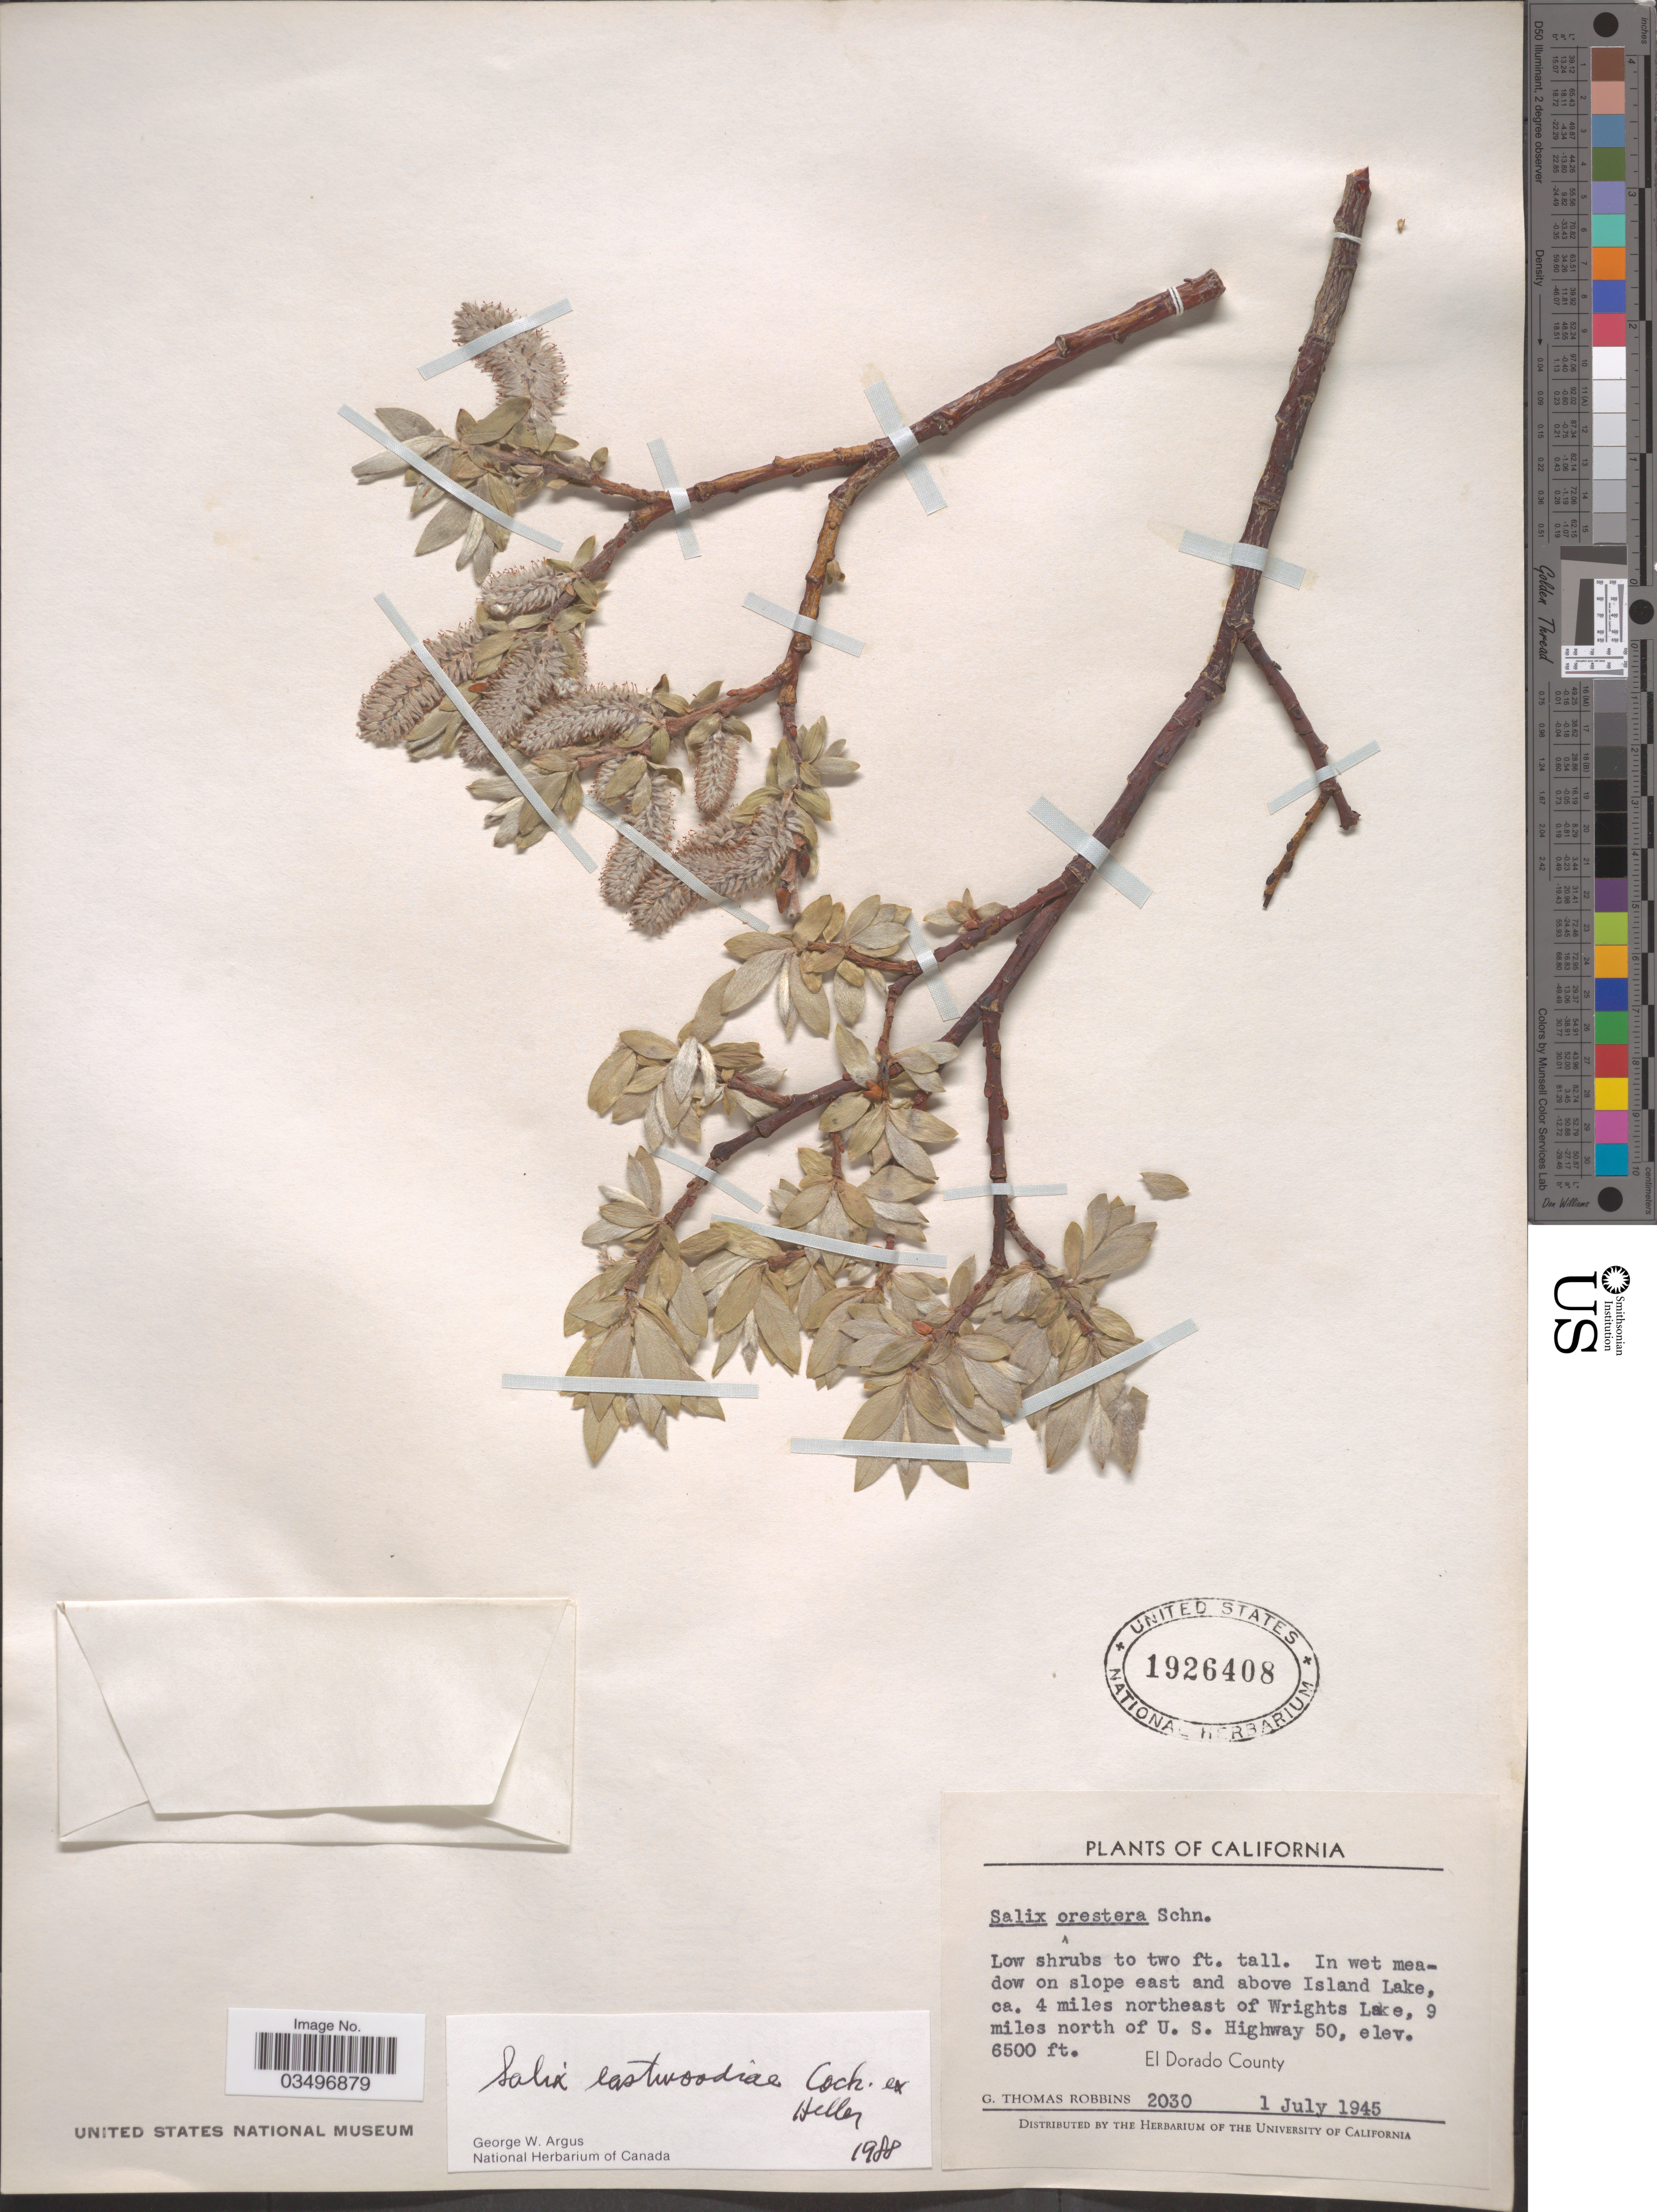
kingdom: Plantae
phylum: Tracheophyta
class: Magnoliopsida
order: Malpighiales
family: Salicaceae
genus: Salix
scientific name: Salix eastwoodiae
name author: Cockerell ex A. Heller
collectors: G. T. Robbins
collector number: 2030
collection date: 1945-07-01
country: United States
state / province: California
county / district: El Dorado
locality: In wet meadow on slope east and above Island Lake, ca. 4 miles northeast of Wrights Lake, 9 miles north of U. S. Highway 50. El Dorado County.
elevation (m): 1981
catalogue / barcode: US 1926408